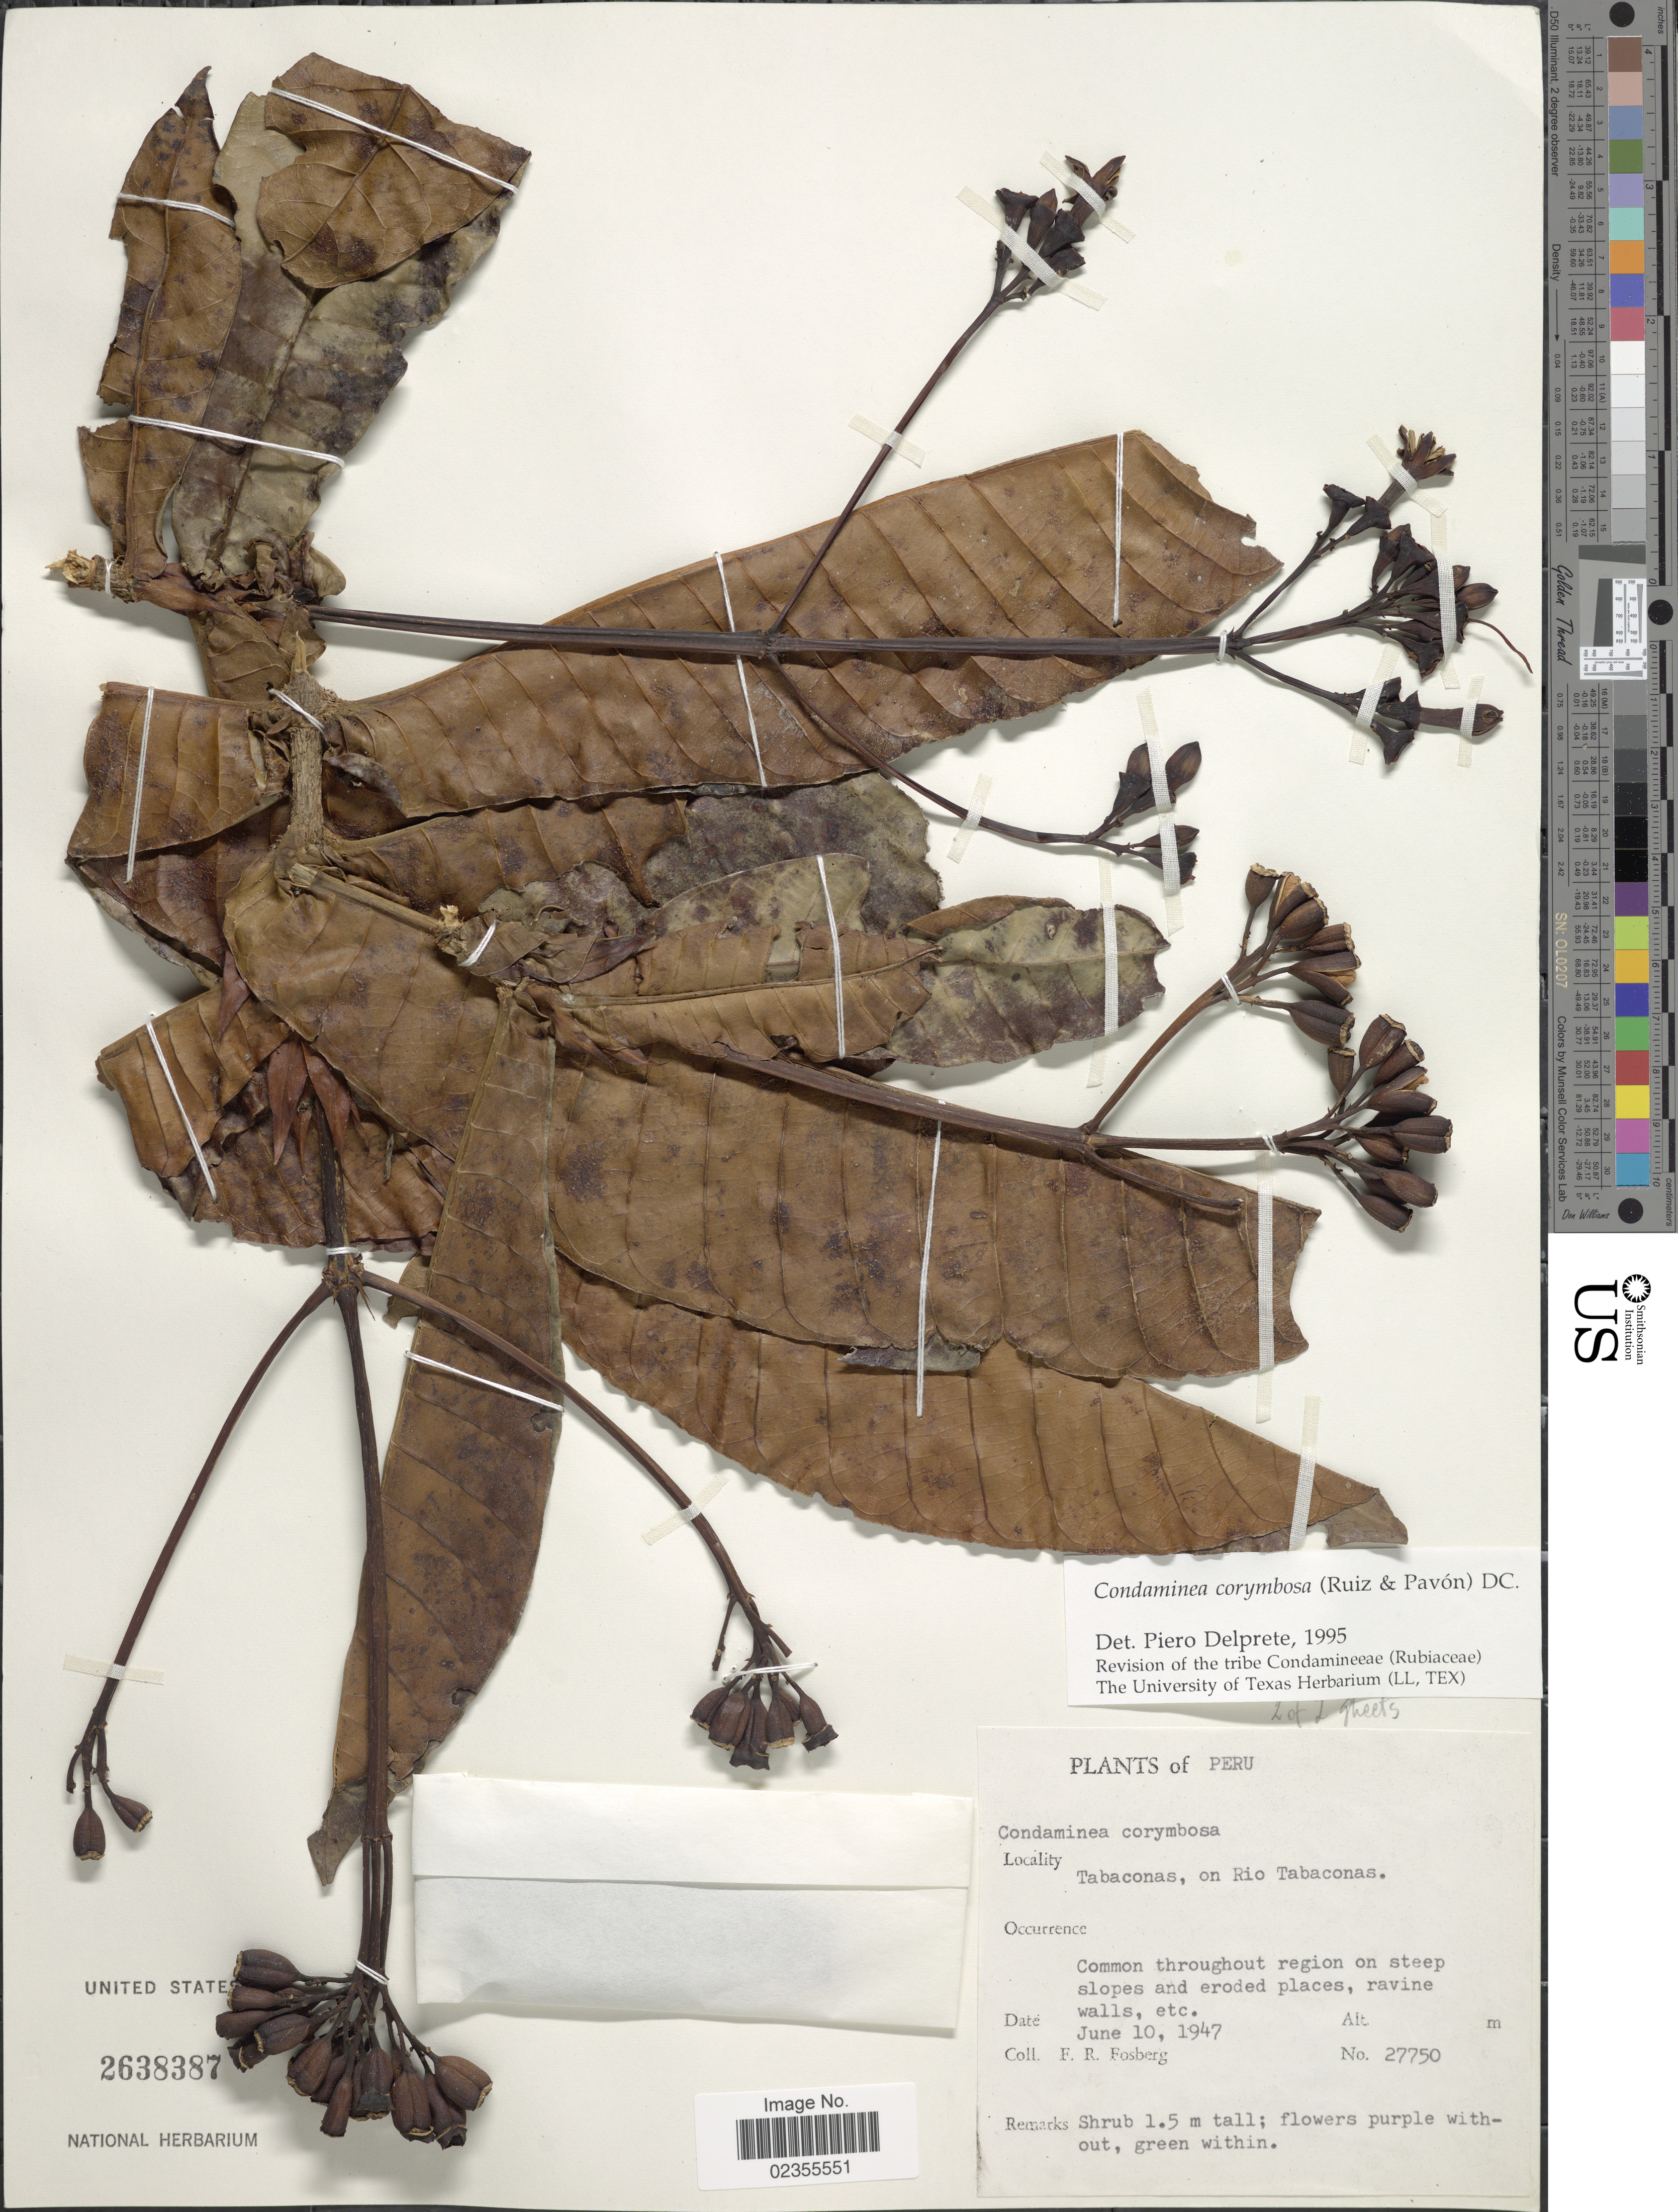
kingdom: Plantae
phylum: Tracheophyta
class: Magnoliopsida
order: Gentianales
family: Rubiaceae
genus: Condaminea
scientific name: Condaminea corymbosa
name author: (Ruiz & Pav.) DC.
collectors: F. R. Fosberg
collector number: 27750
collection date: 1947-06-10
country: Peru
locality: Tabaconas, on Rio Tabaconas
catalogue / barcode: US 2638387